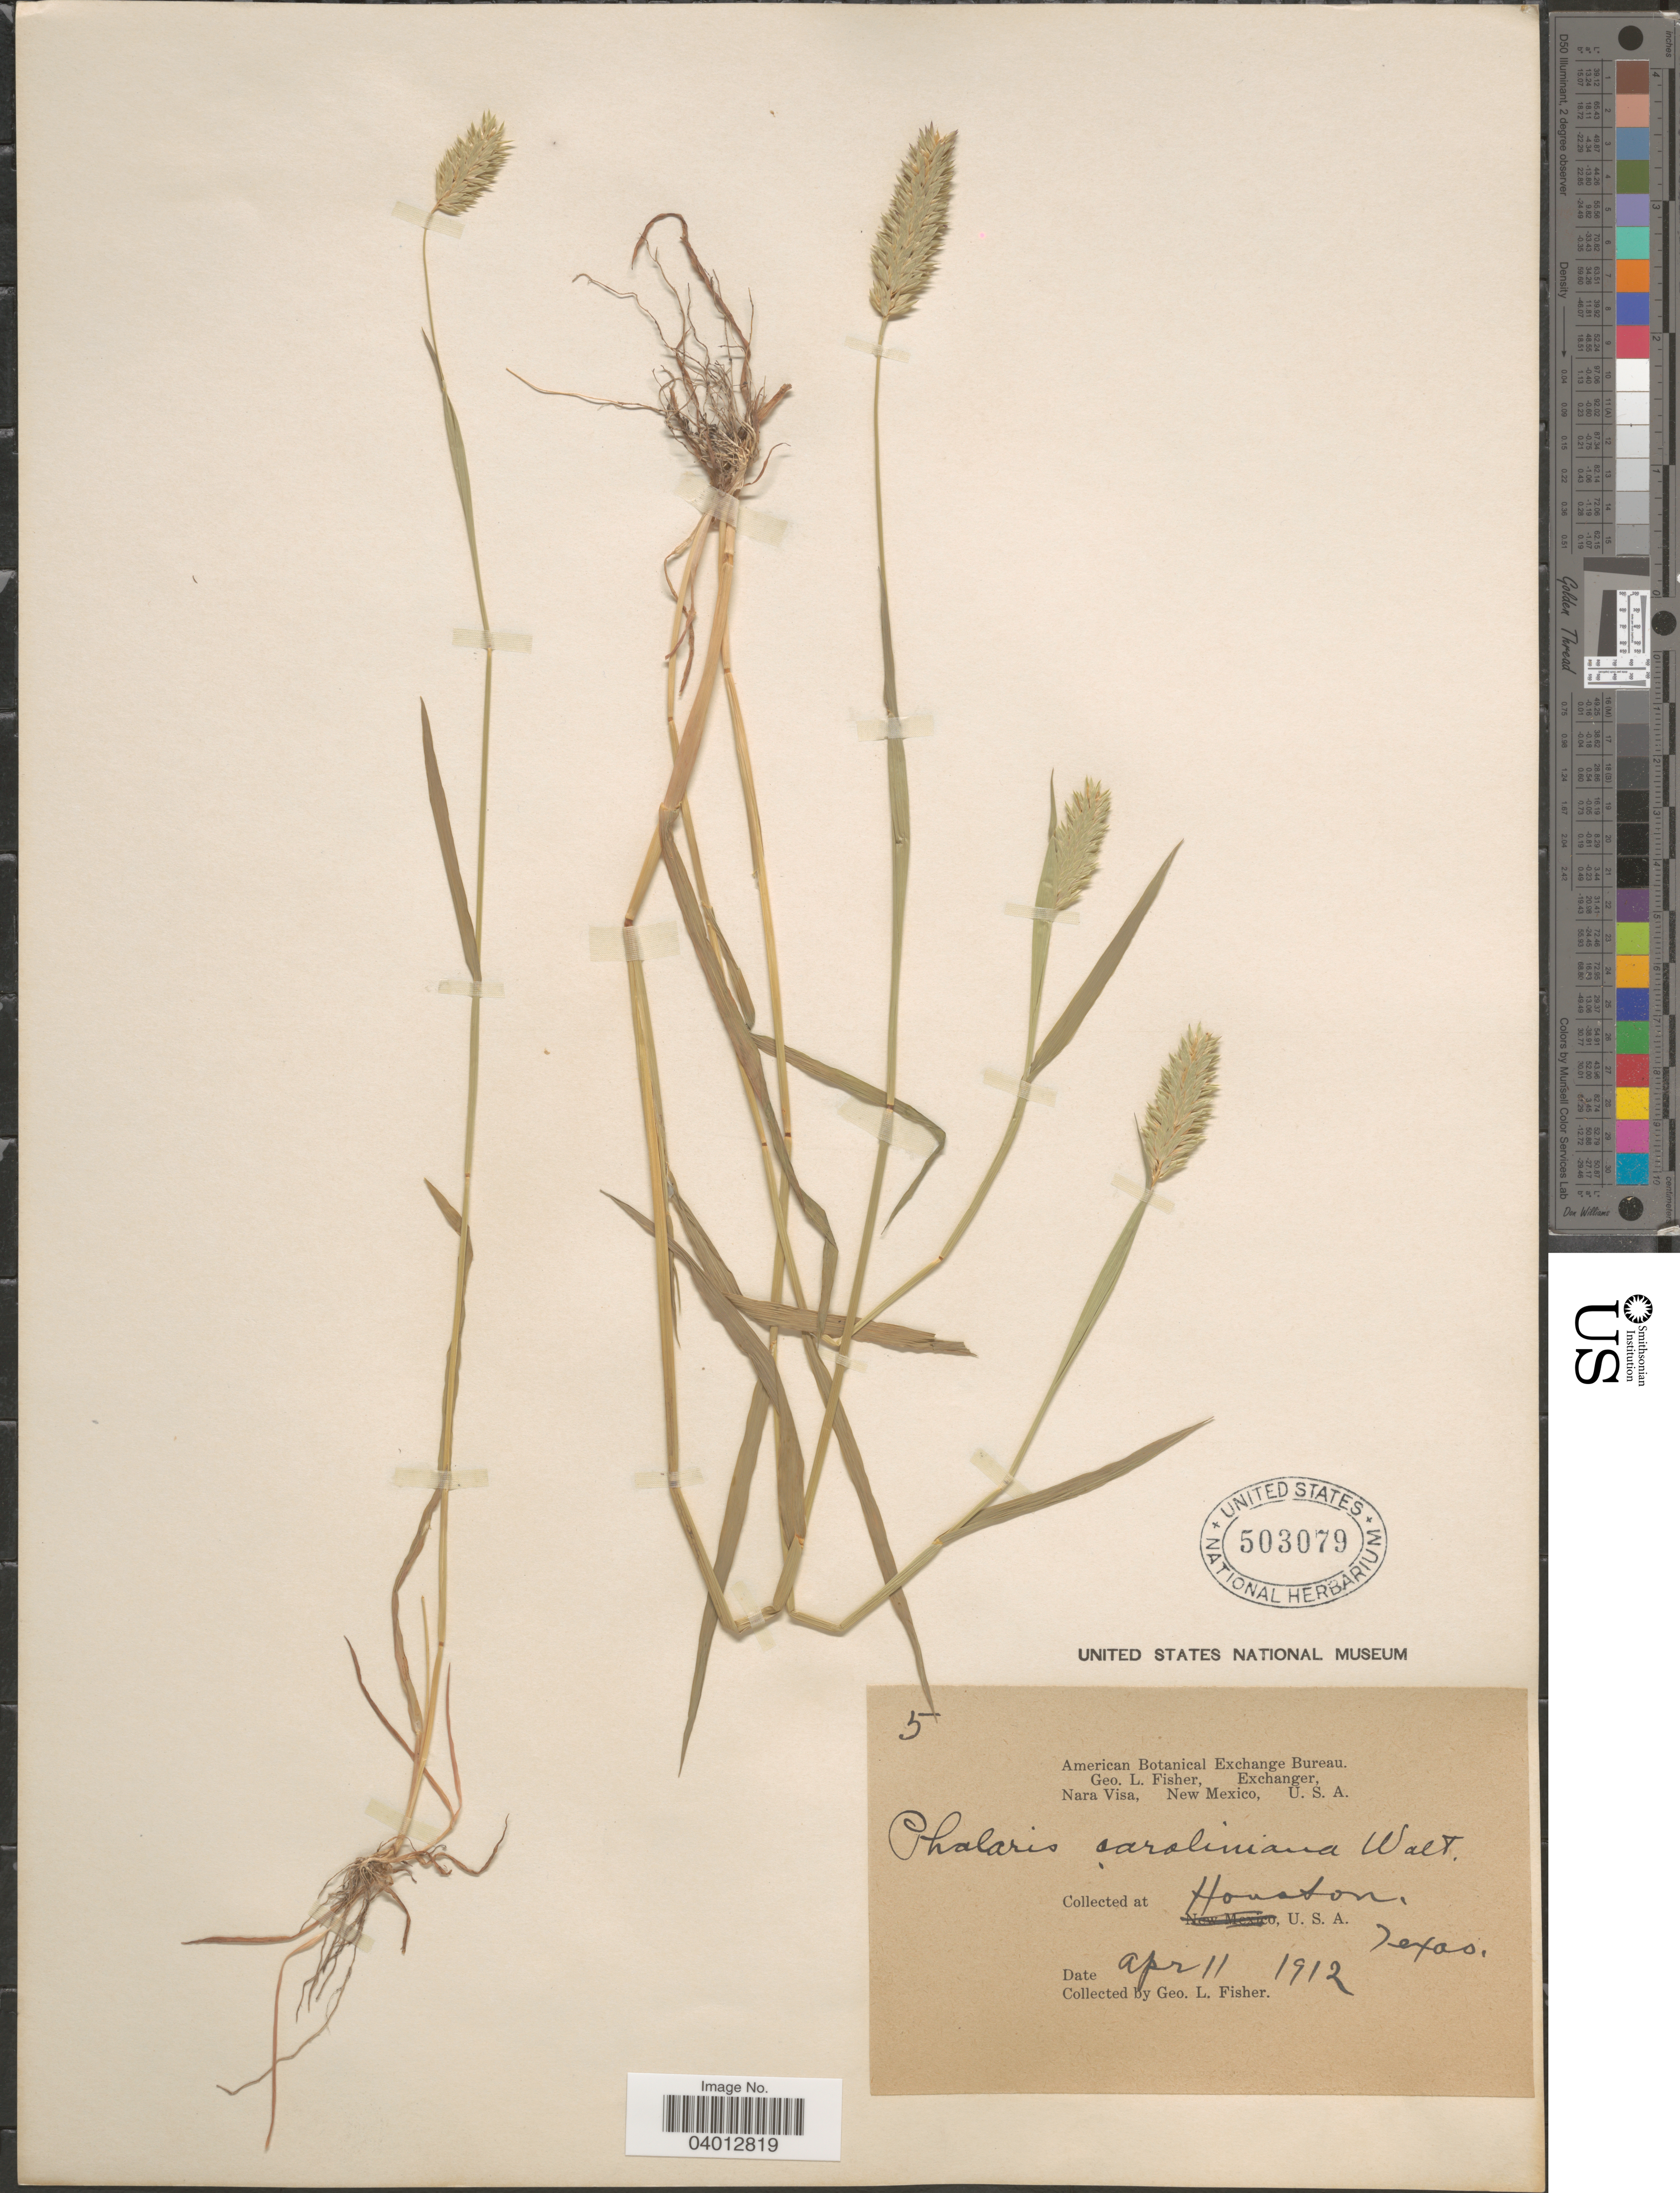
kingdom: Plantae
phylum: Tracheophyta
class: Liliopsida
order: Poales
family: Poaceae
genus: Phalaris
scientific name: Phalaris caroliniana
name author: Walter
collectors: G. L. Fisher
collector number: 5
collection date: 1912-04-11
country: United States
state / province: Texas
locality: Houston.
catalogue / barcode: US 503079